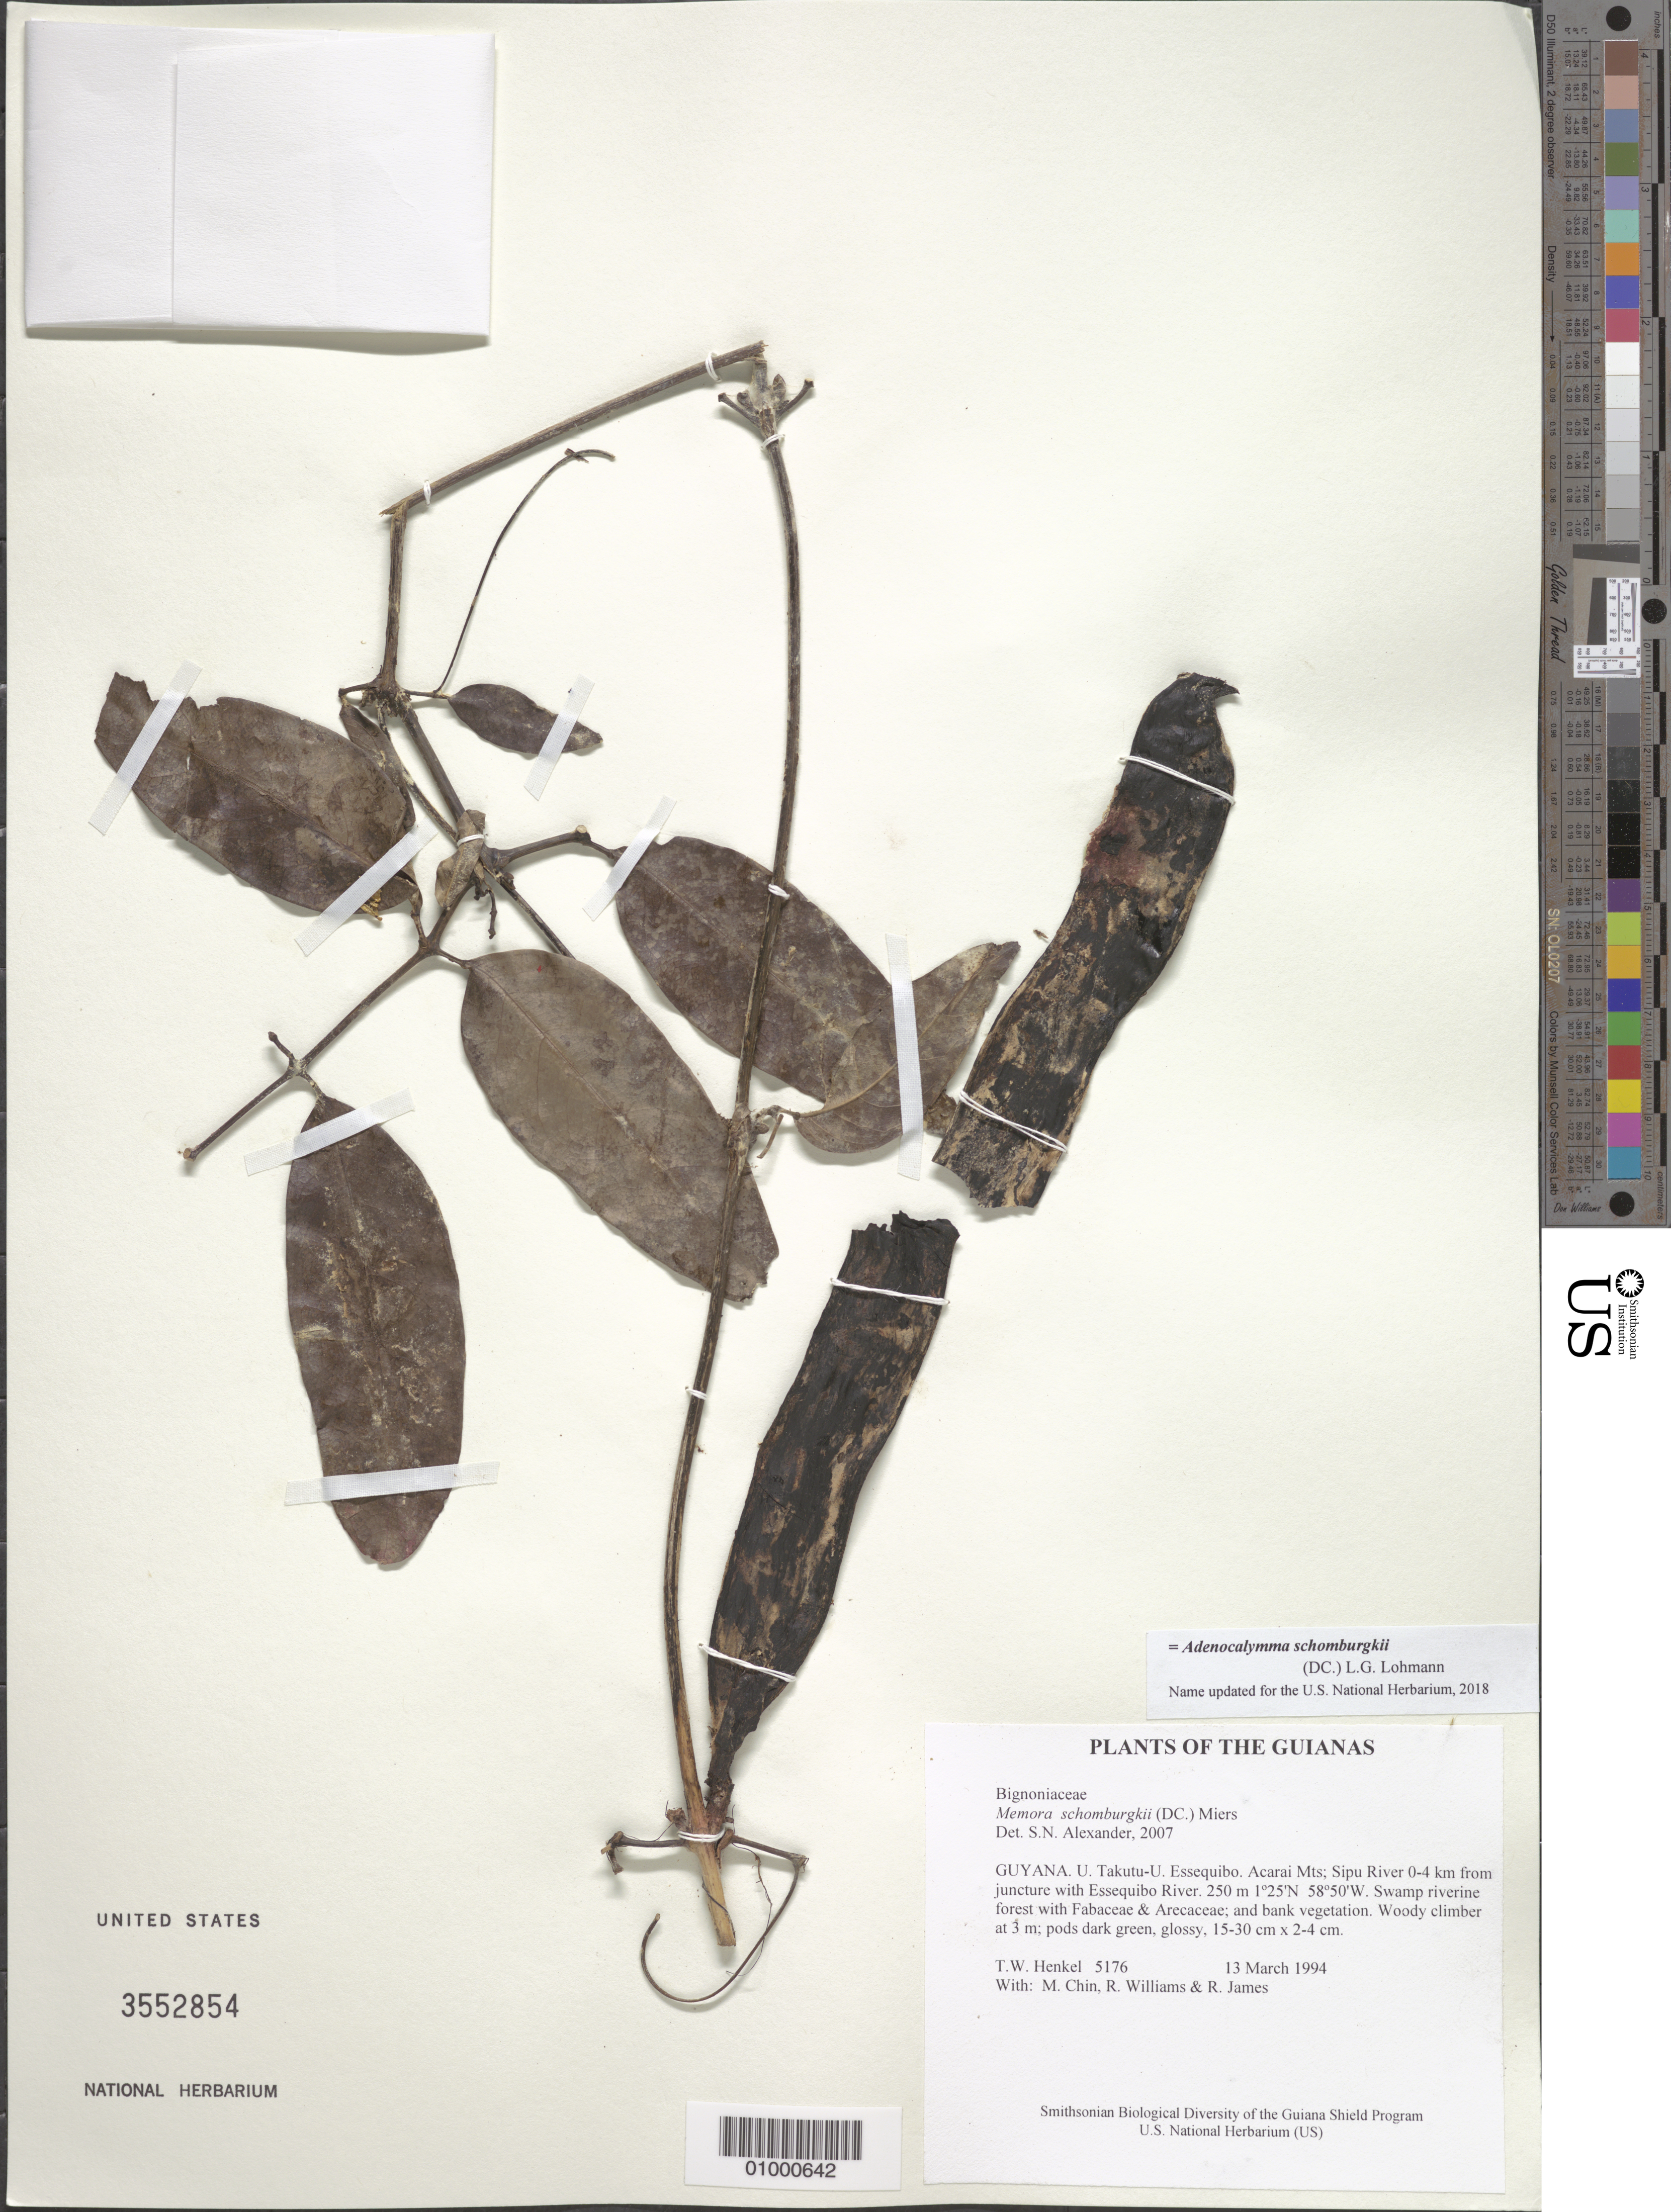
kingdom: Plantae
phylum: Tracheophyta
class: Magnoliopsida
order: Lamiales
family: Bignoniaceae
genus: Adenocalymma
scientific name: Adenocalymma schomburgkii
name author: (DC.) L.G. Lohmann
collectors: T. Henkel, M. Chin, R. Williams & R. James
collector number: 5176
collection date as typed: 13 March 1994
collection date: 1994-03-13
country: Guyana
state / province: U. Takutu-U. Essequibo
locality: Acarai Mts; Sipu River 0-4 km from juncture with Essequibo River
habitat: Swamp riverine forest with Fabaceae & Arecaceae; and bank vegetation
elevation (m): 250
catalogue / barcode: US 3552854